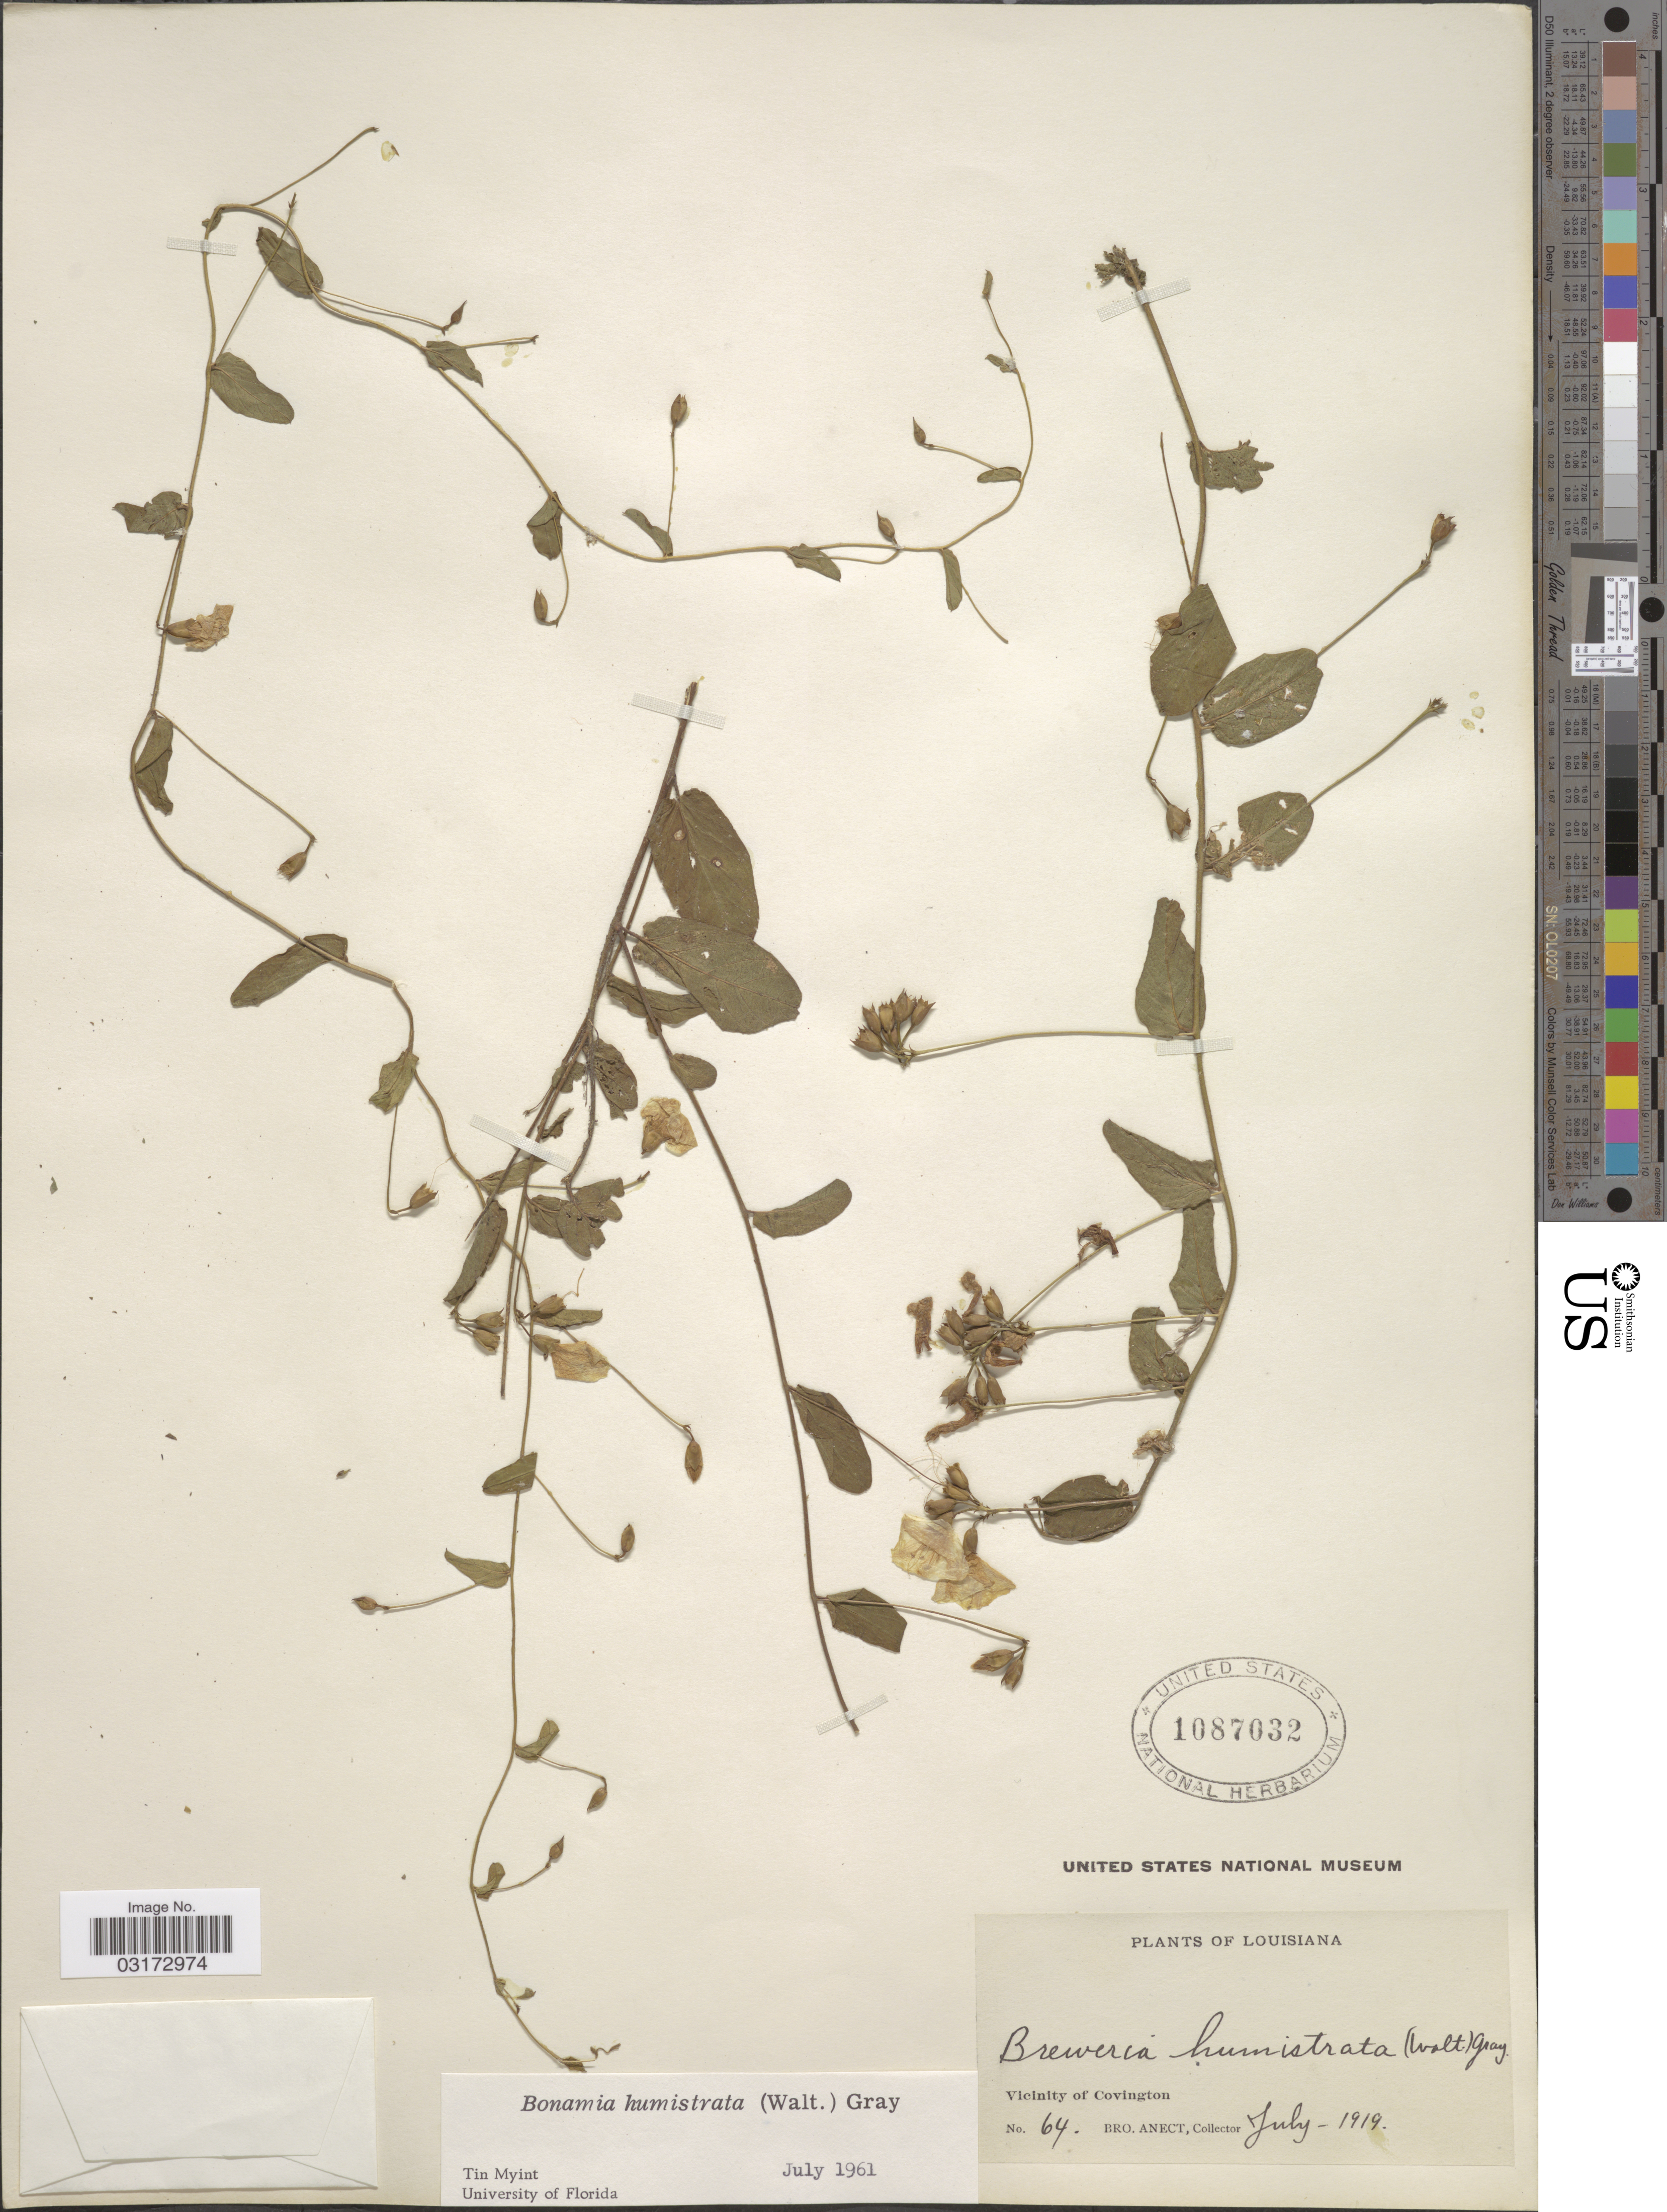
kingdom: Plantae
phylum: Tracheophyta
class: Magnoliopsida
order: Solanales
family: Convolvulaceae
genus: Stylisma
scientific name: Stylisma humistrata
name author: (Walter) Chapm.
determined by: Strong, Mark T., (BOT), Smithsonian Institution - National Museum of Natural History (UNITED STATES)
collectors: B. Anect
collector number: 64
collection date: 1919-07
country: United States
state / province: Louisiana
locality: Vicinity of Covington.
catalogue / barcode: US 1087032